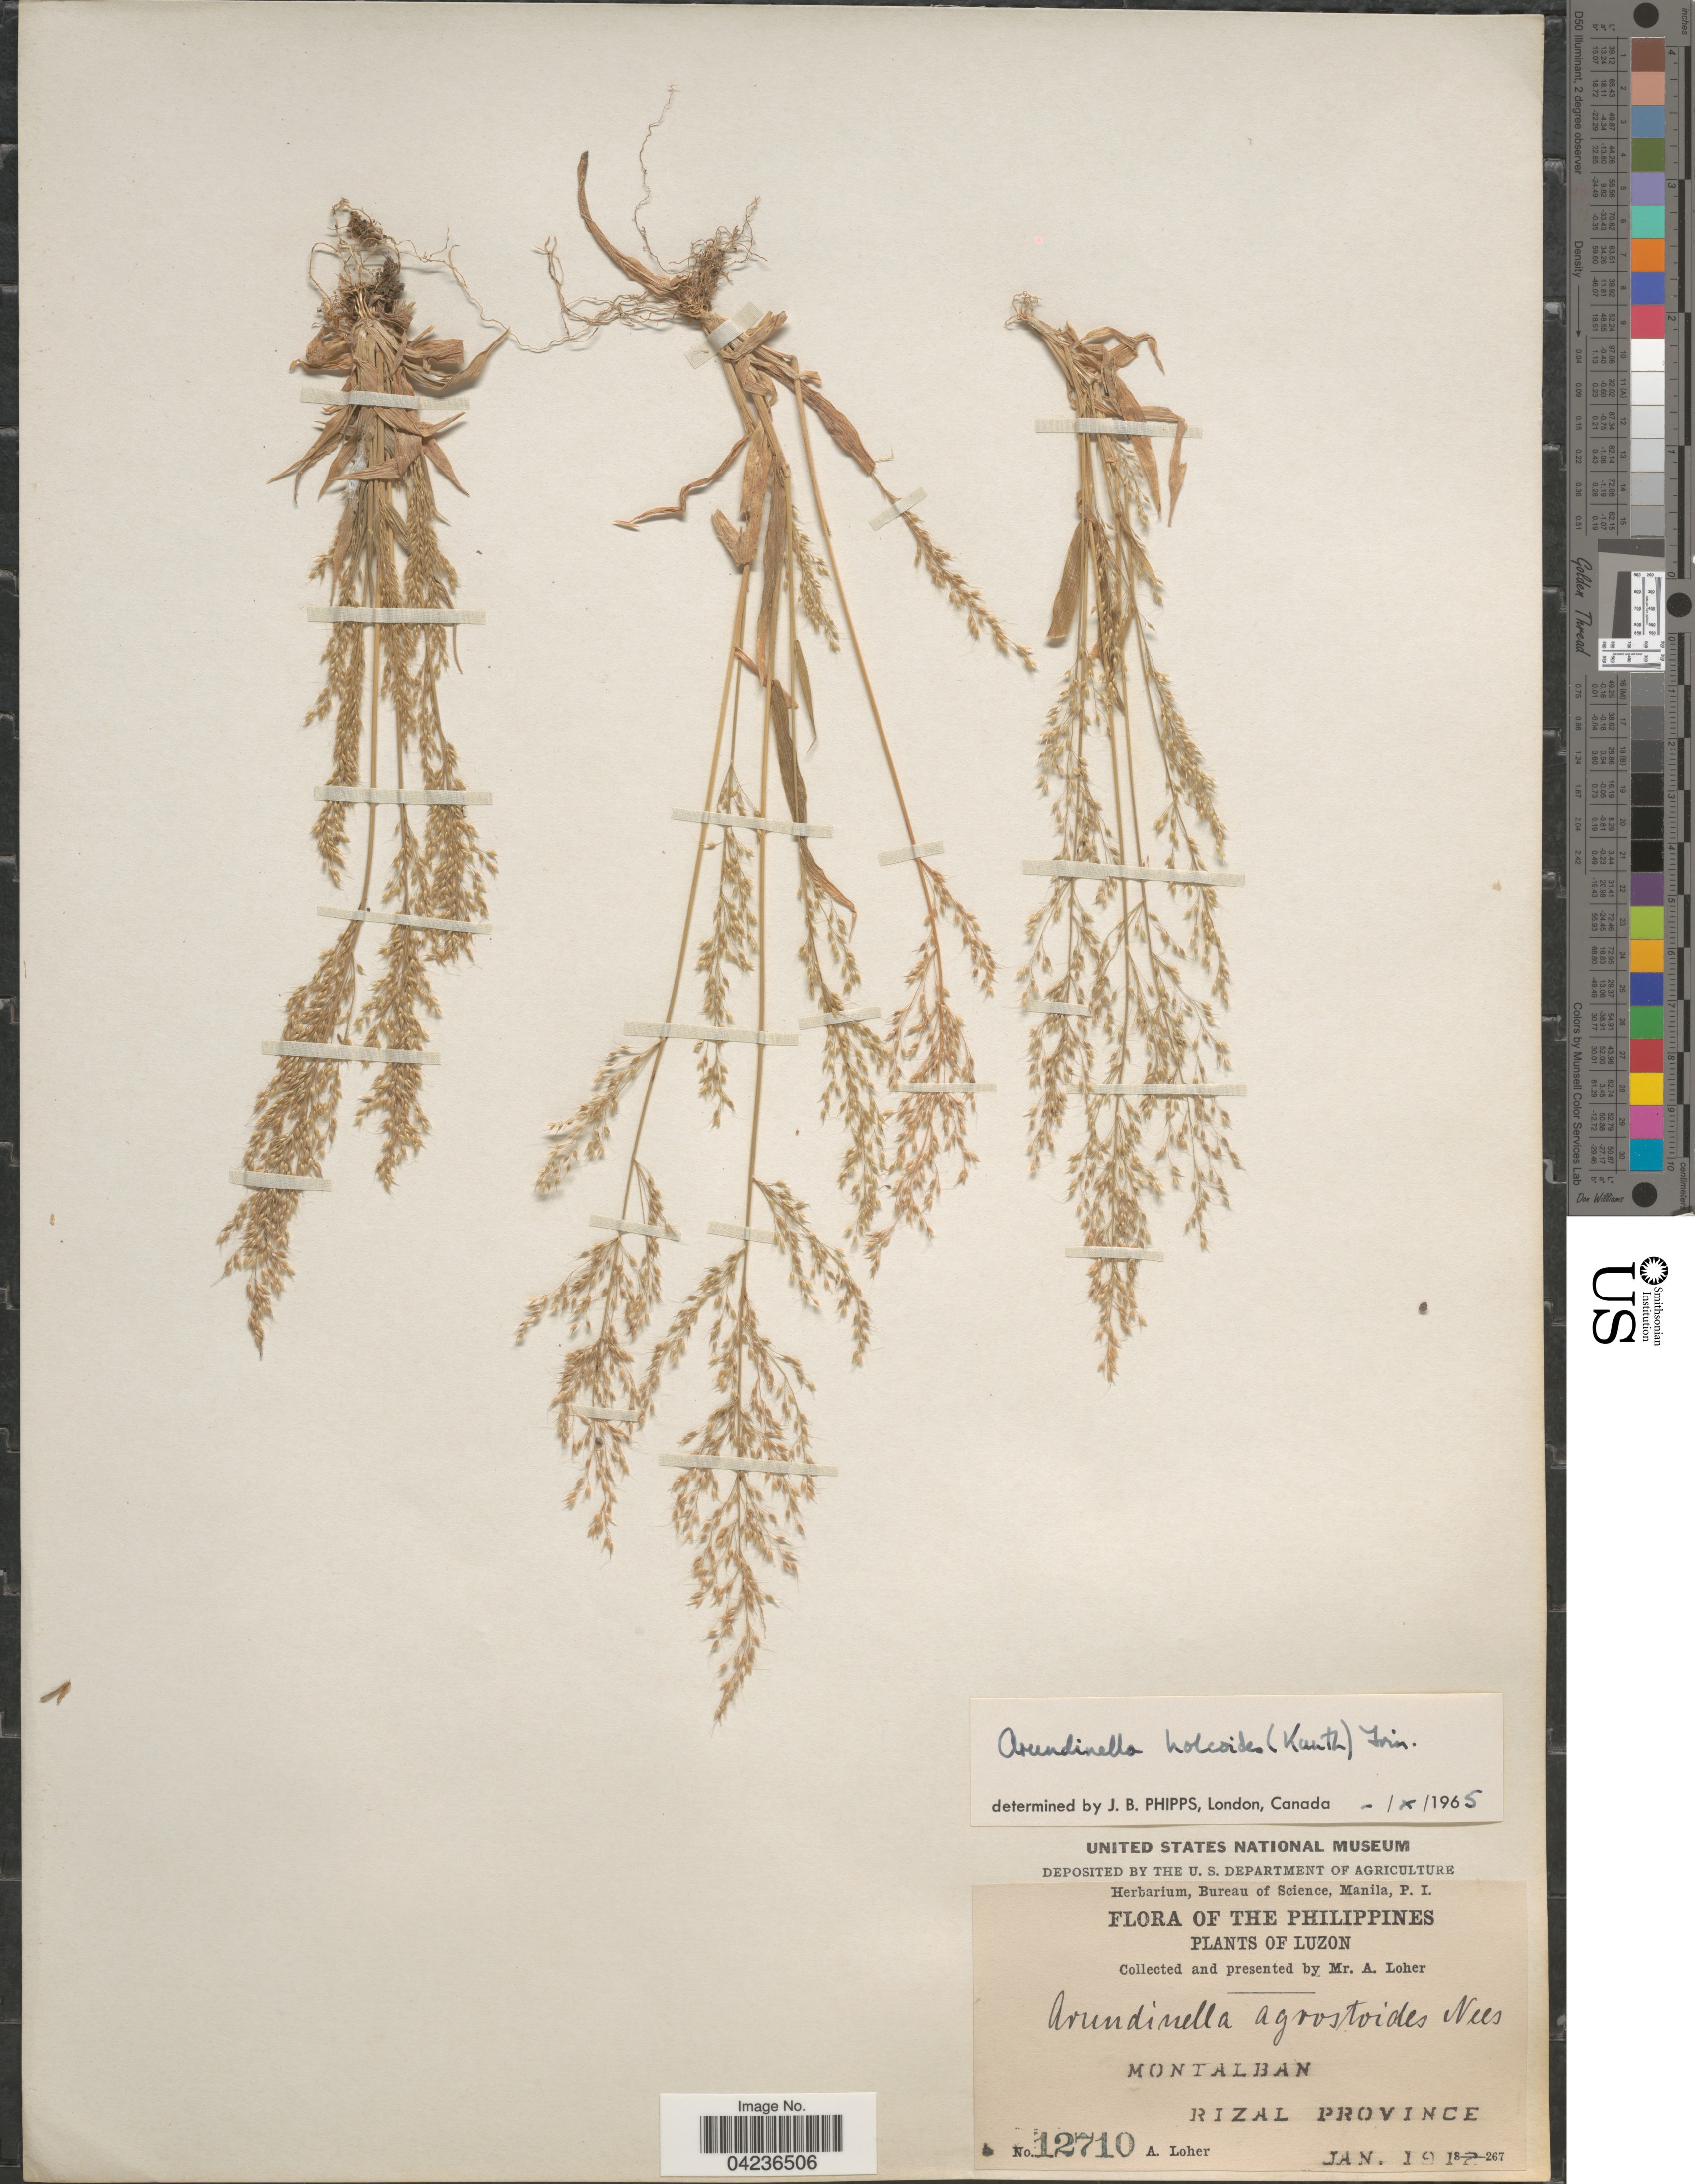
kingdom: Plantae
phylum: Tracheophyta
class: Liliopsida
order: Poales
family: Poaceae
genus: Arundinella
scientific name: Arundinella holcoides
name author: (Kunth) Trin.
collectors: A. Loher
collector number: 12710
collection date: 1912-01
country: Philippines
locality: Luzon. Montalban. Rizal Province.